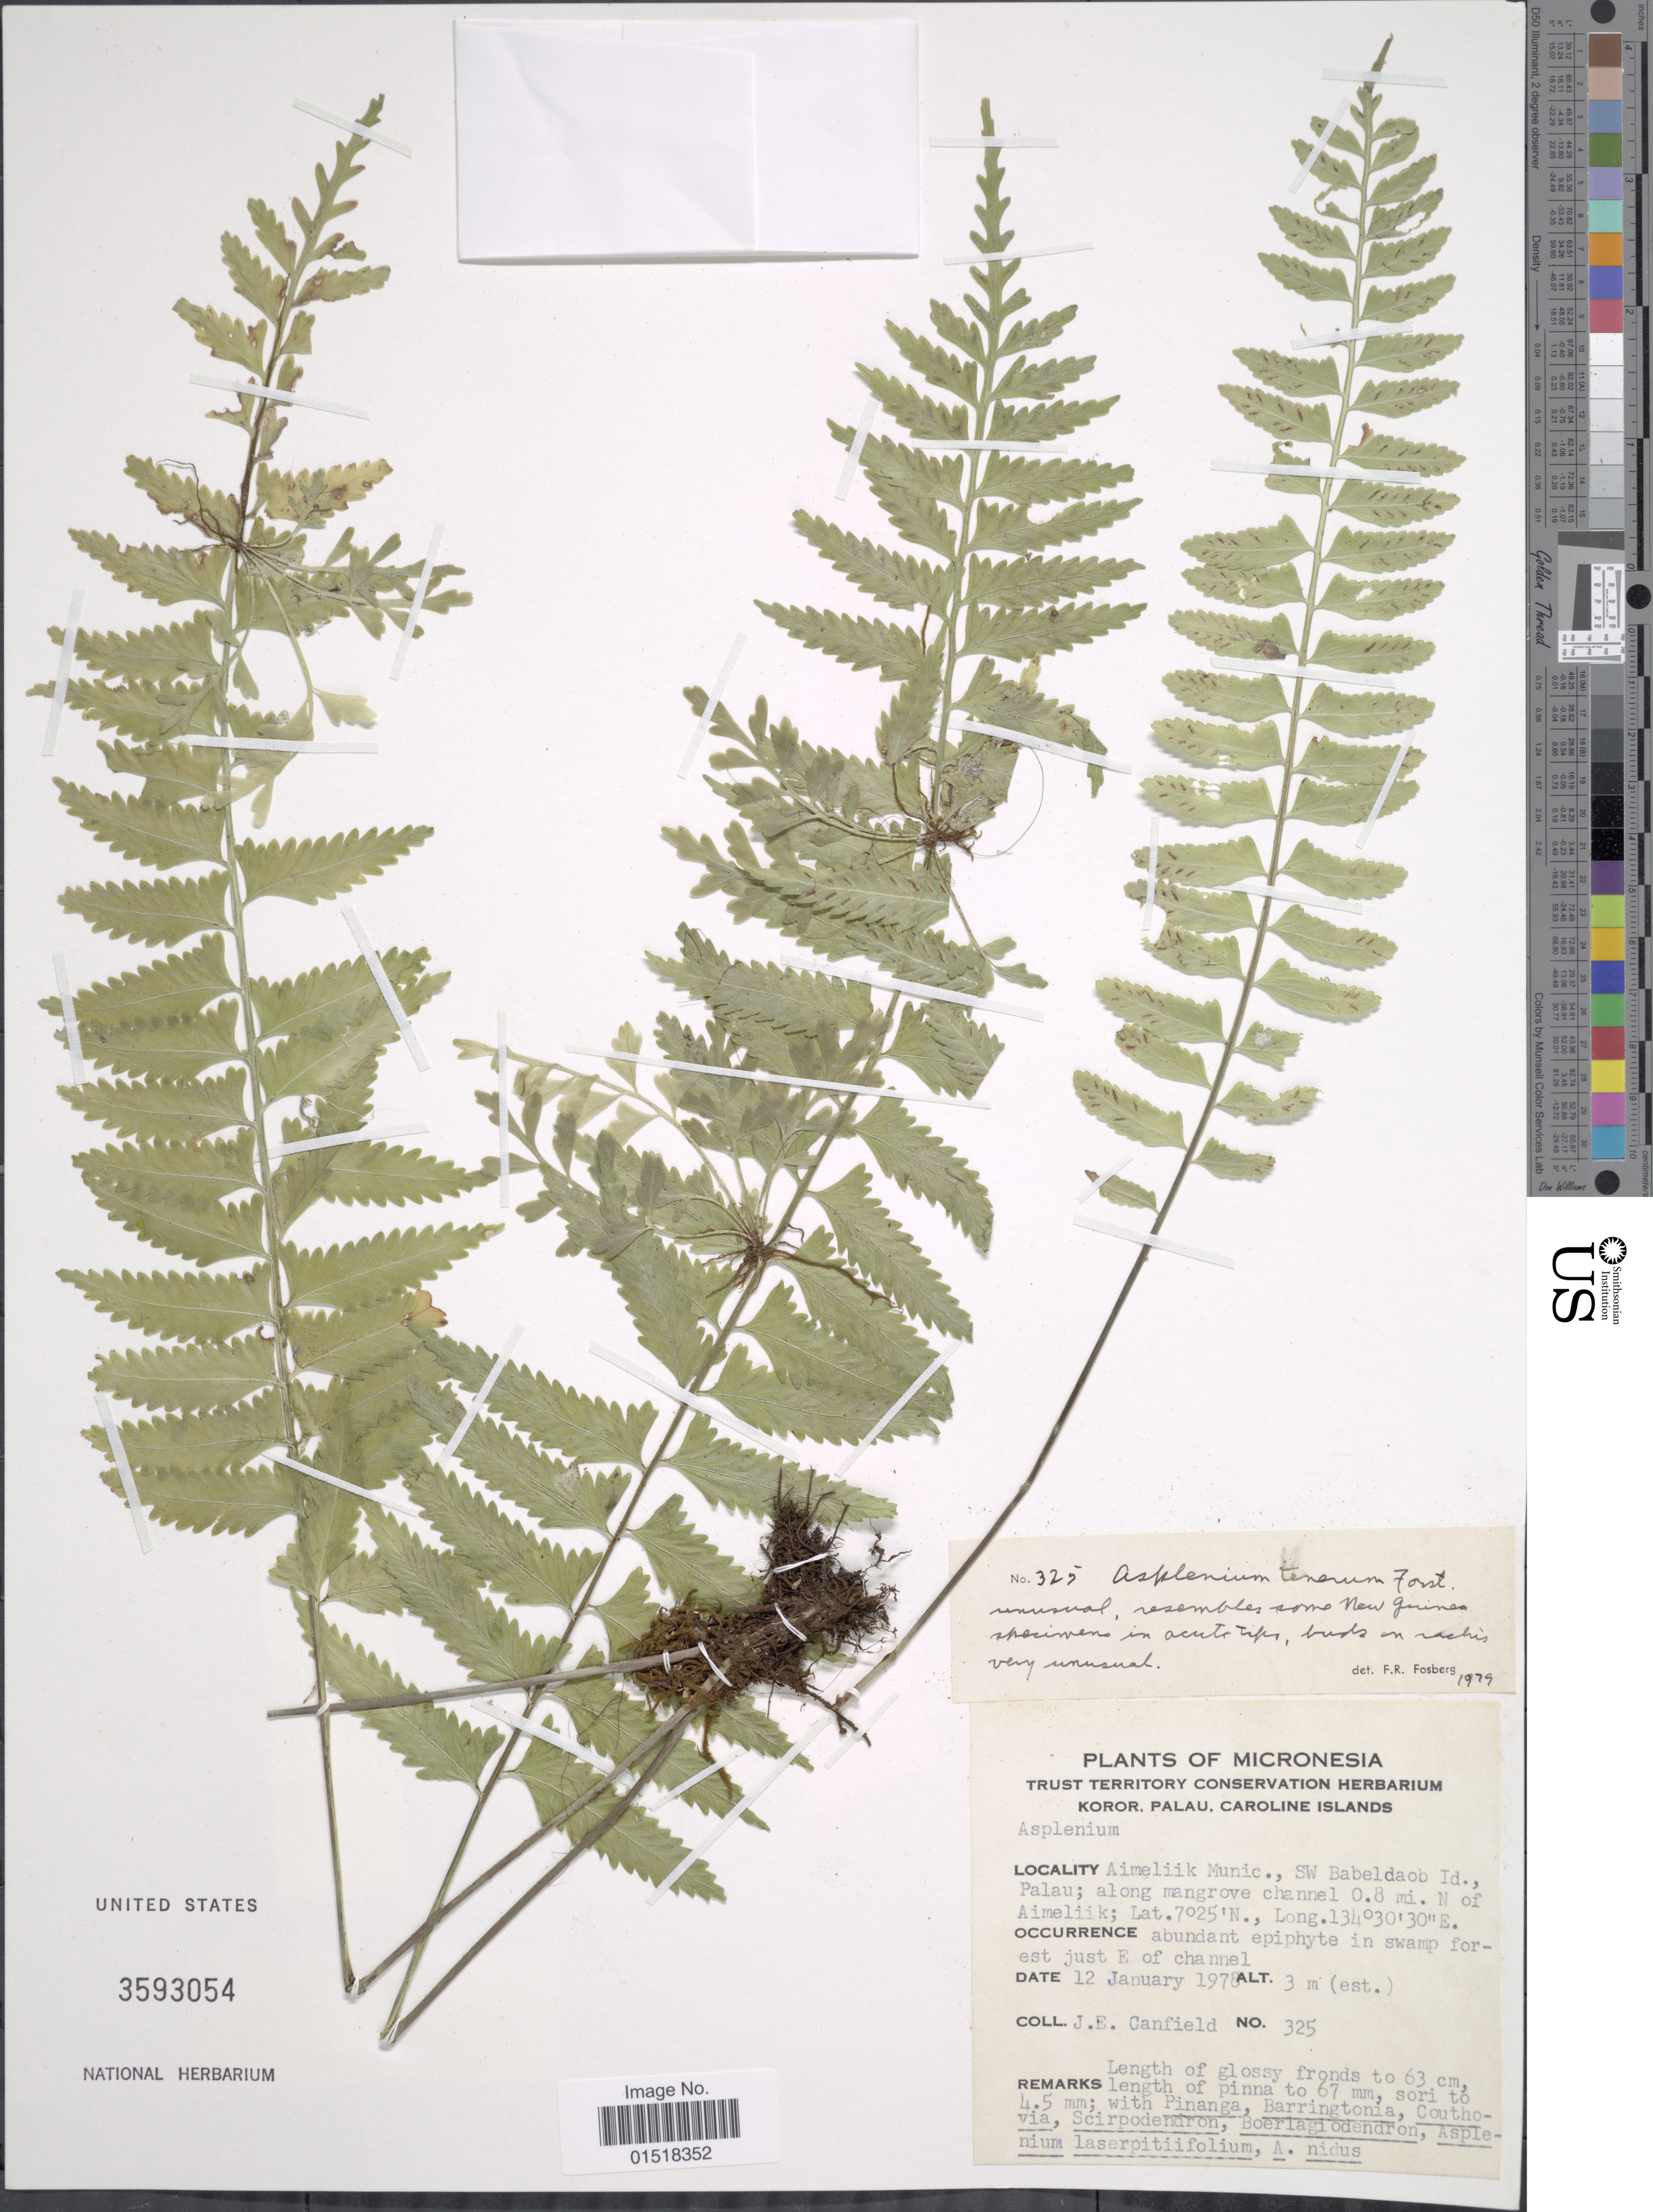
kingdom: Plantae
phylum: Tracheophyta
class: Polypodiopsida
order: Polypodiales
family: Aspleniaceae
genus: Asplenium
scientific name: Asplenium tenerum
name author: G. Forst.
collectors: J. E. Canfield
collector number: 325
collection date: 1978-01-12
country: Palau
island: Babeldaob [Babelthuap]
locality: Aimeliik Munic., SW Babeldaob Id., Palau; along mangrove channel 0.8 mi. N of Aimeliik.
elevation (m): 3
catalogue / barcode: US 3593054